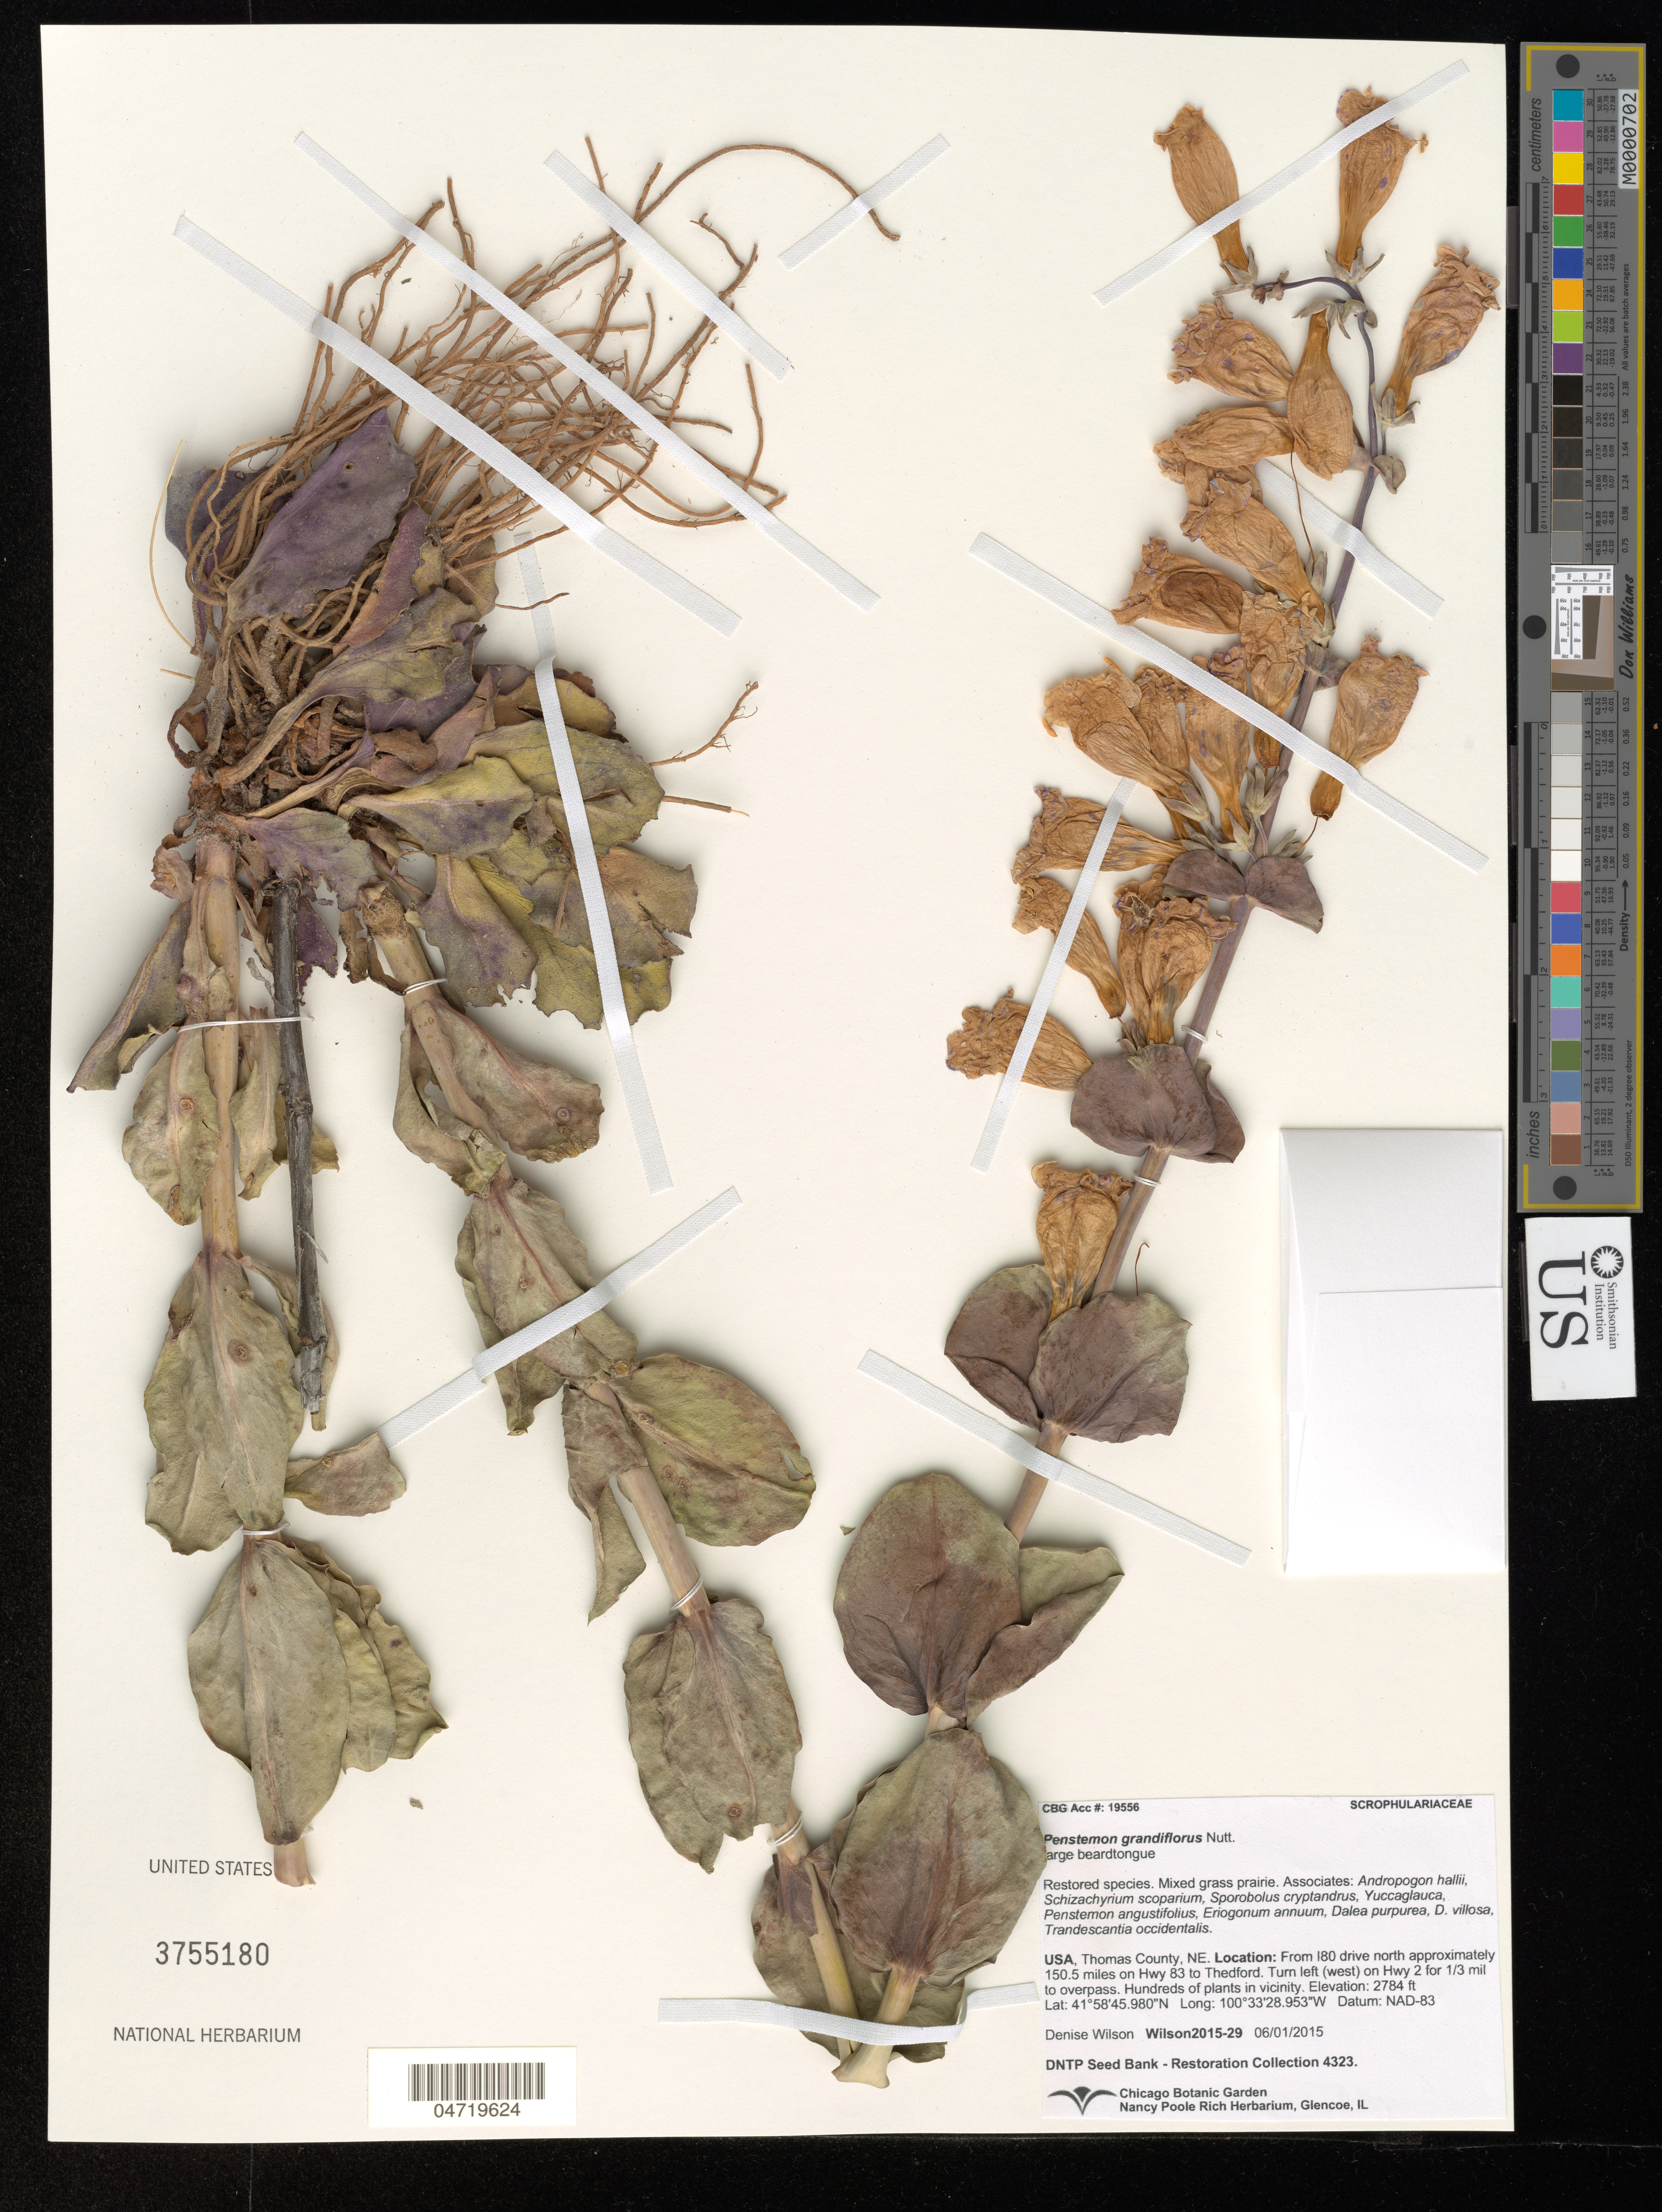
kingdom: Plantae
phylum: Tracheophyta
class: Magnoliopsida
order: Lamiales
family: Plantaginaceae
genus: Penstemon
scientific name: Penstemon grandiflorus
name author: Nutt.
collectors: D. Wilson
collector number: Wilson2015-29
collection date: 2015-06-01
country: United States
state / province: Nebraska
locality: Thomas County, NE. From I80 drive north approximately 150.5 miles on Hwy 83 to Thedford. Turn left (west) on Hwy 2 for 1/3 mil to overpass. Hundreds of plants in vicinity.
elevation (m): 849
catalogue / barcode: US 3755180